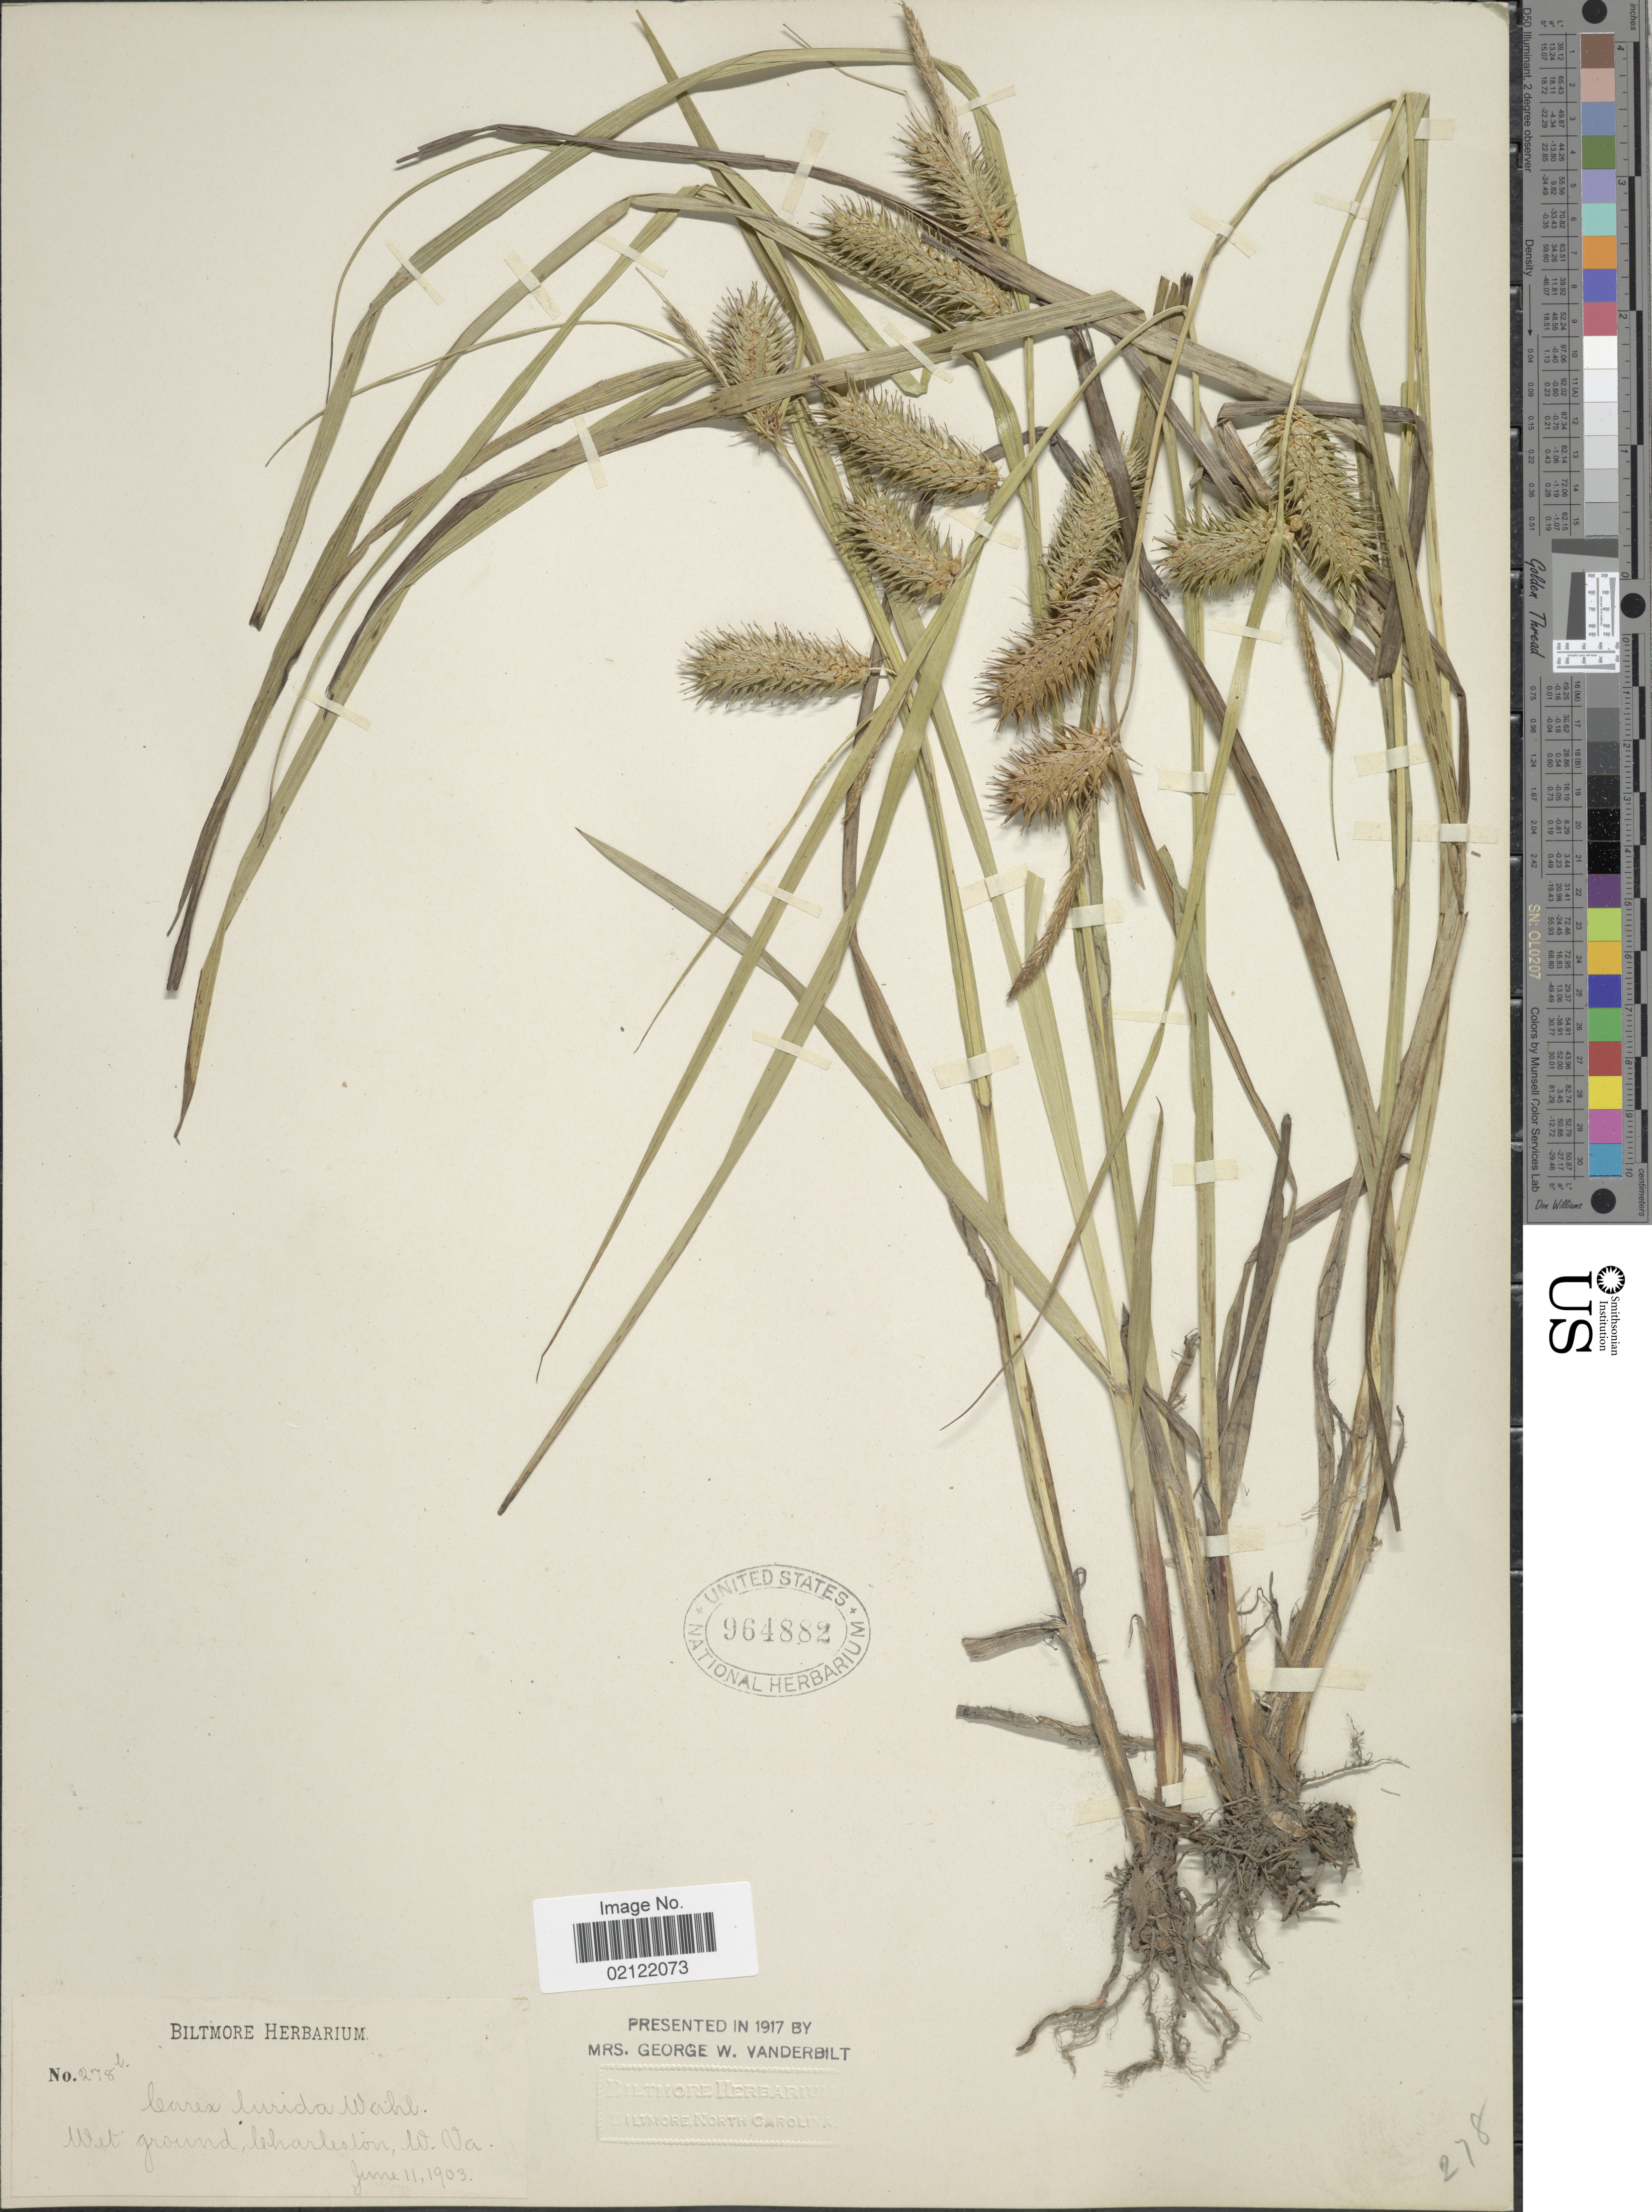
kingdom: Plantae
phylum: Tracheophyta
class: Liliopsida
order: Poales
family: Cyperaceae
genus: Carex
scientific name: Carex lurida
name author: Wahlenb.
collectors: ex herb. Biltmore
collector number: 278b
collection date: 1903-06-11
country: United States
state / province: West Virginia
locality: Wet ground, Charleston, W. Va.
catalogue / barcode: US 964882